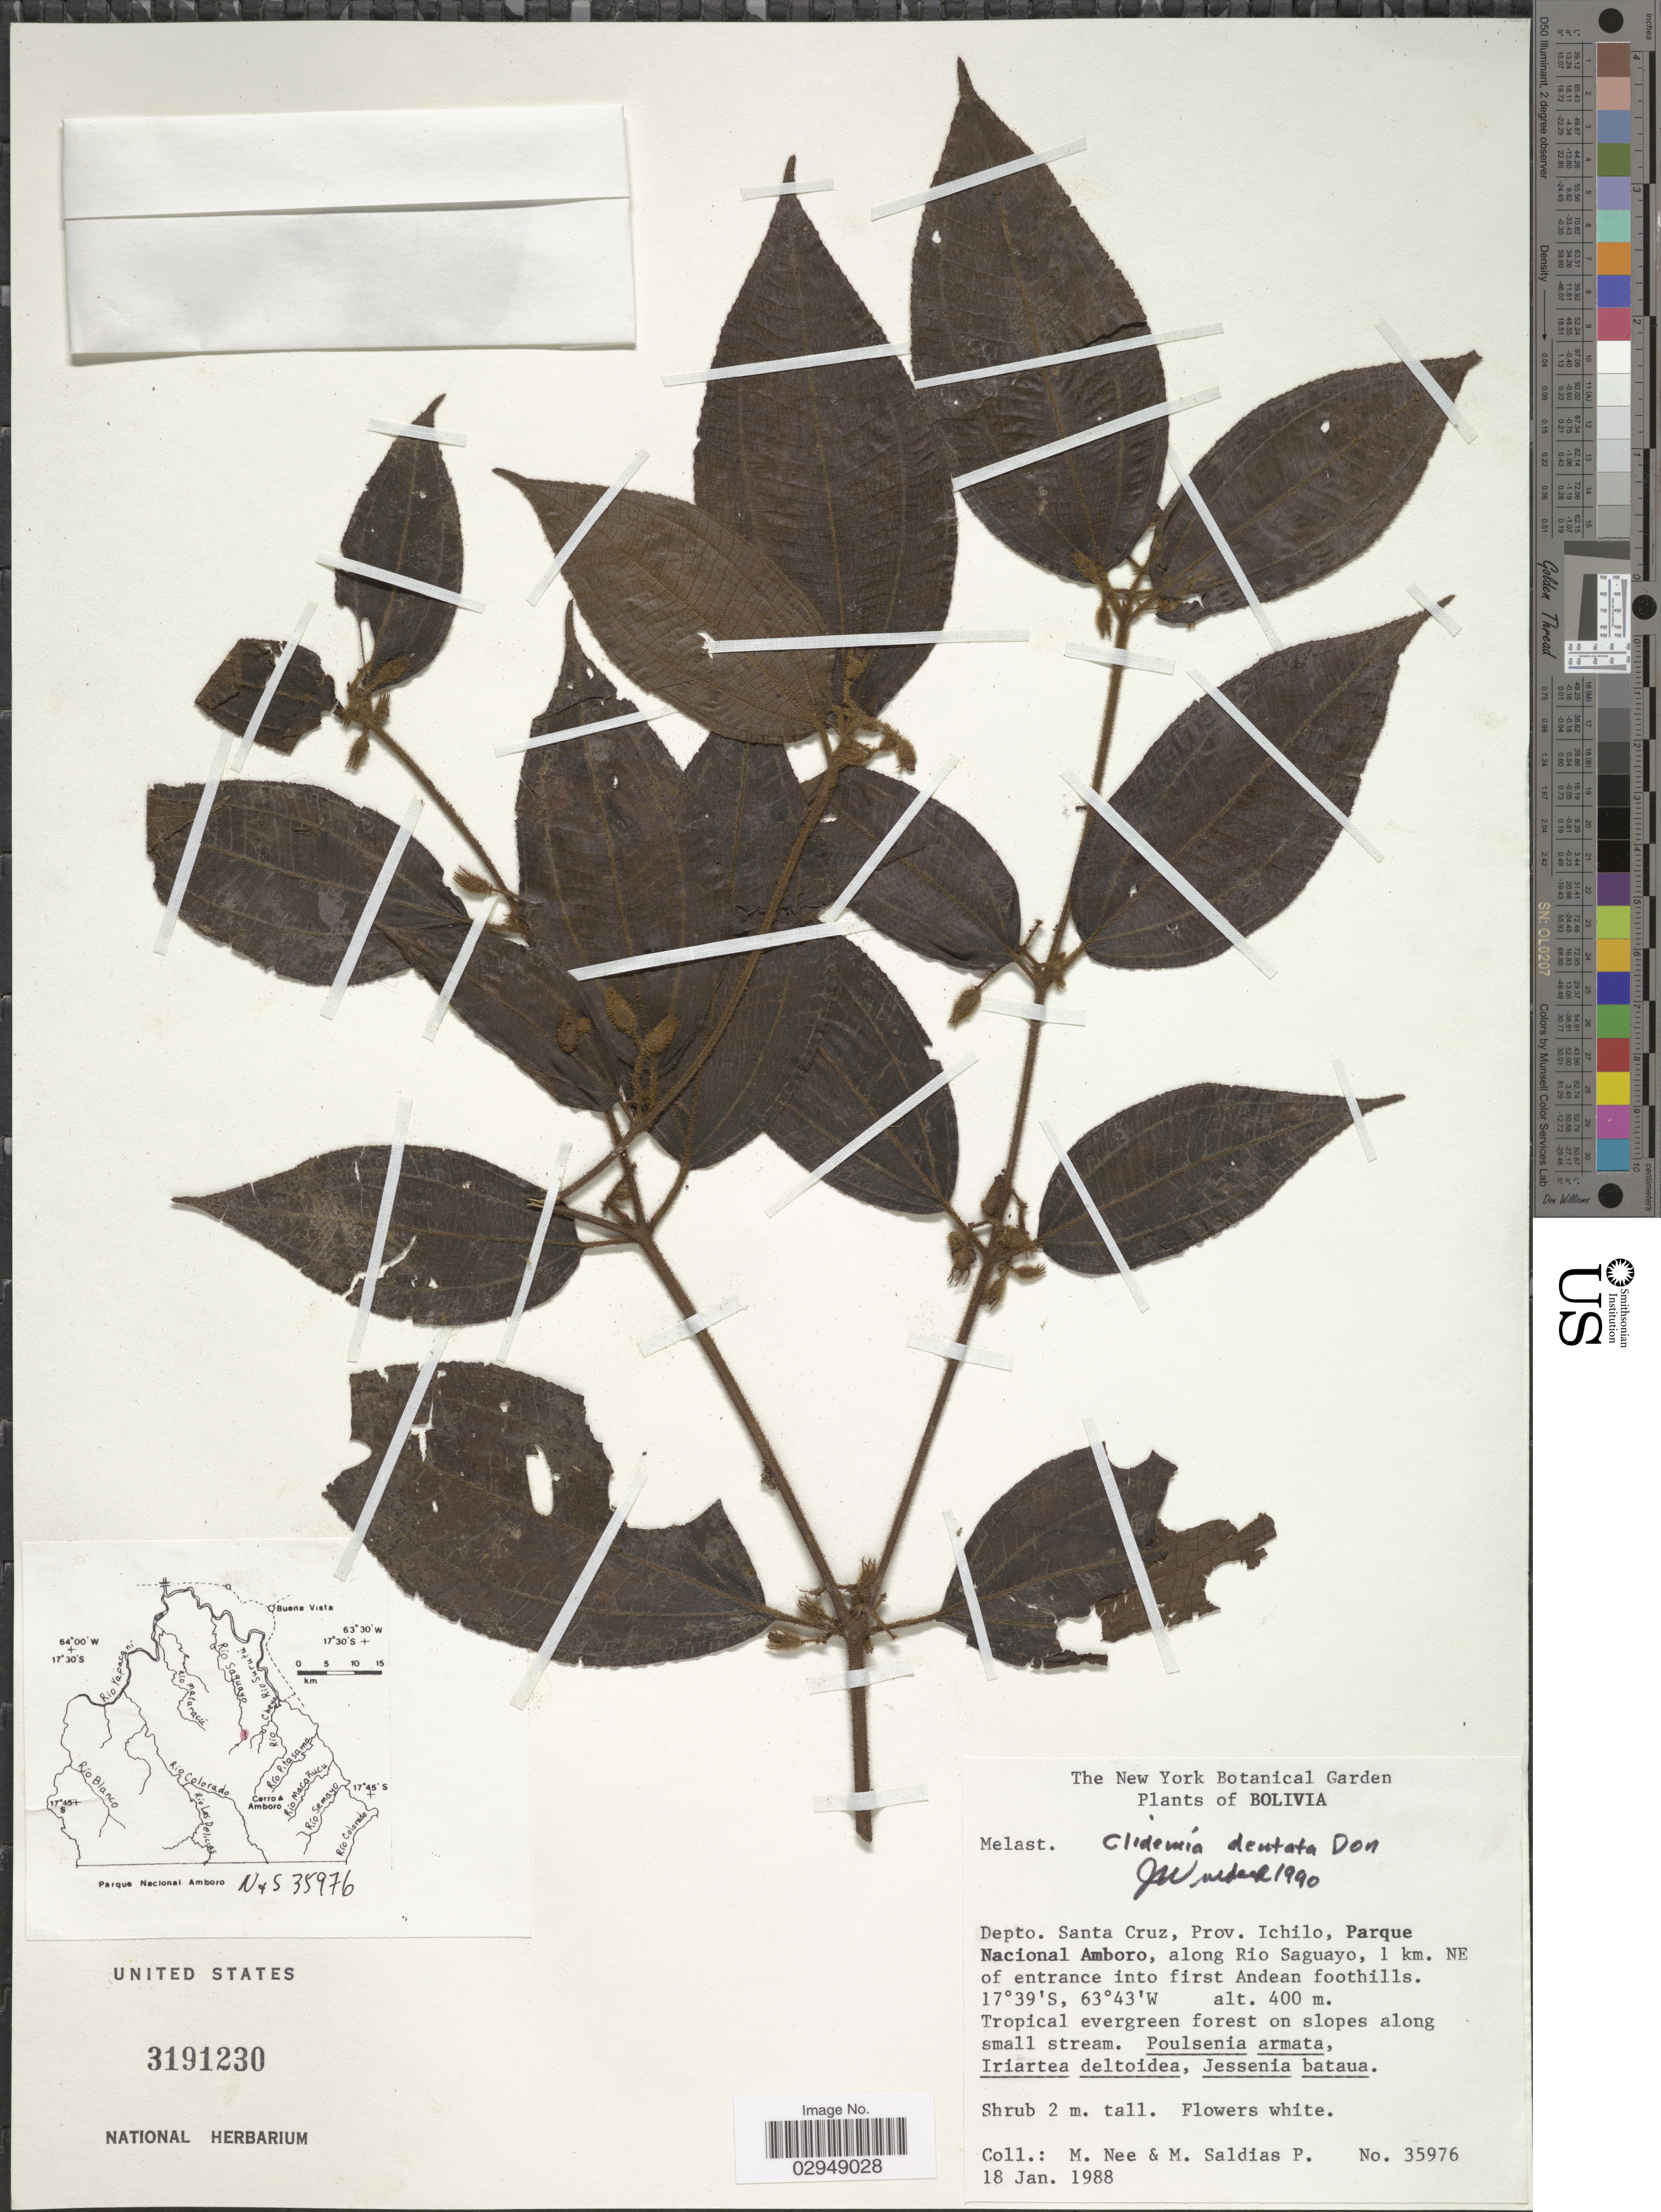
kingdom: Plantae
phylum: Tracheophyta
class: Magnoliopsida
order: Myrtales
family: Melastomataceae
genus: Clidemia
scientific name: Clidemia dentata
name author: D. Don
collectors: M. Nee & M. Saldias P.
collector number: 35976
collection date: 1988-01-18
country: Bolivia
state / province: Santa Cruz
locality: Depto. Santa Cruz, Prov. Ichilo, Parque Nacional Amboro, along Rio Saguayo, 1 km. NE of entrance into first Andean foothills.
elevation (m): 400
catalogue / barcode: US 3191230